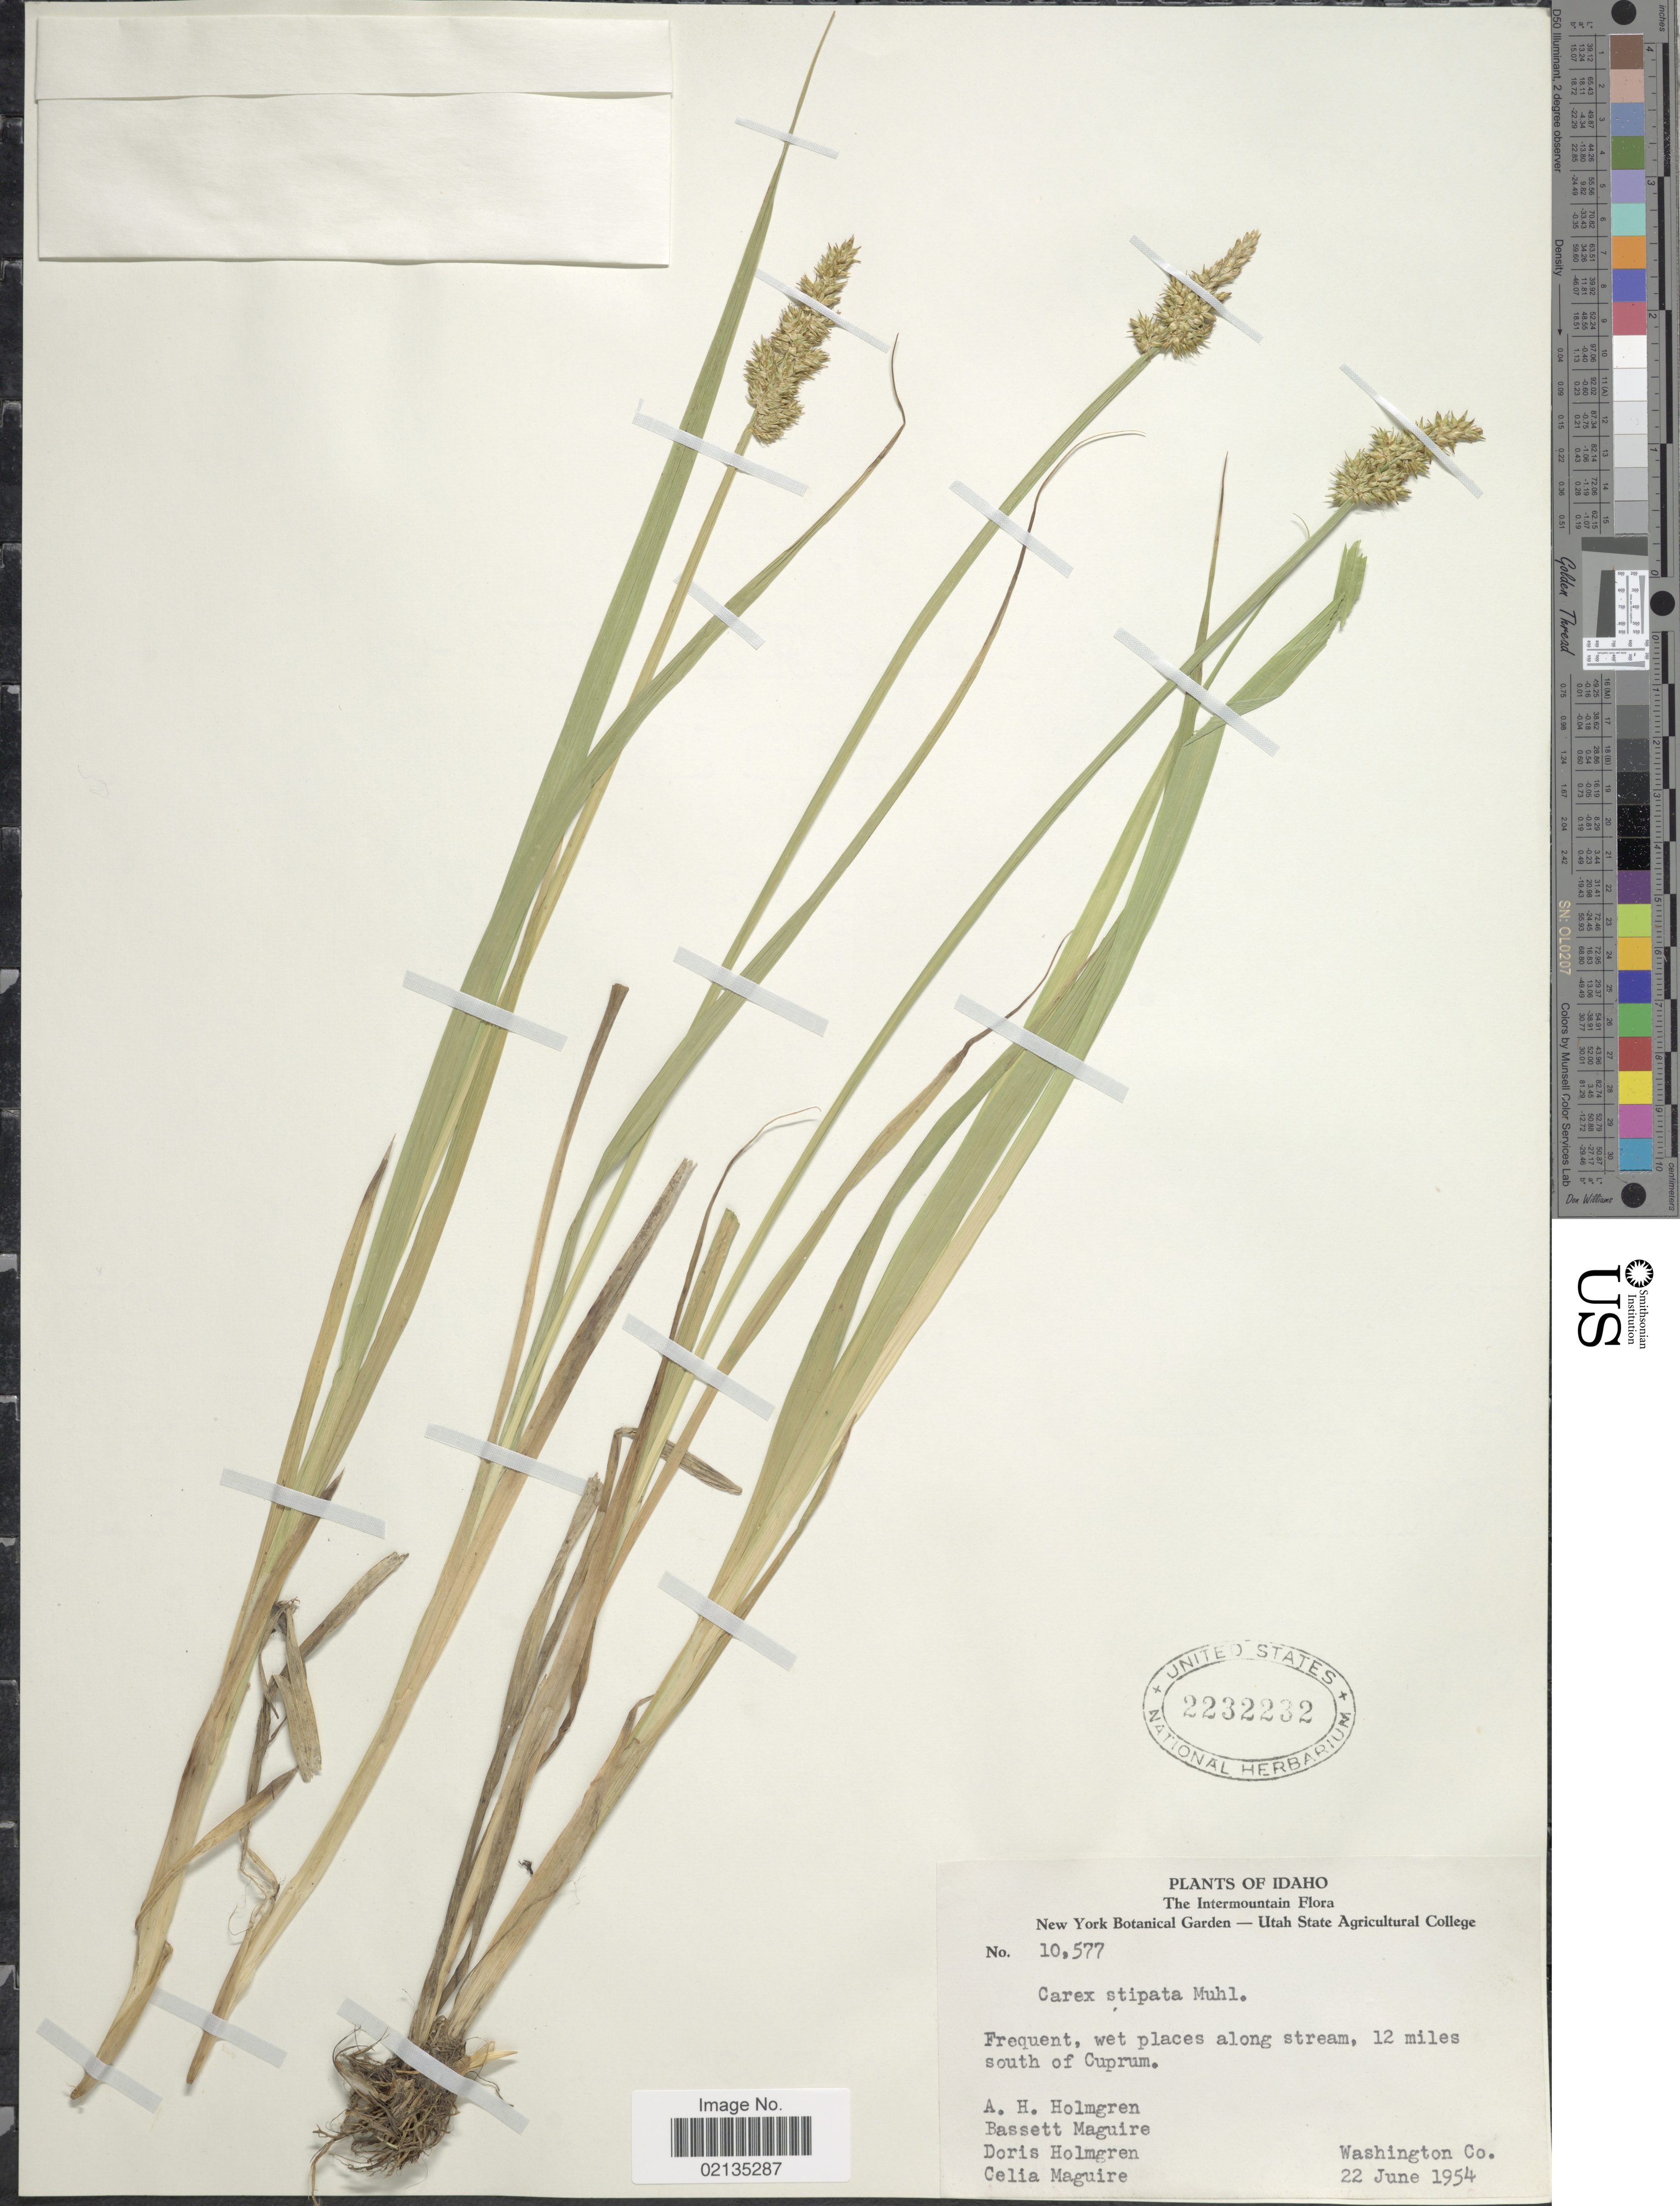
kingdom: Plantae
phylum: Tracheophyta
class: Liliopsida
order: Poales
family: Cyperaceae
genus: Carex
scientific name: Carex stipata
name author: Muhl. ex Willd.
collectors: A. H. Holmgren, B. Maguire, D. E. Holmgren & C. K. Maguire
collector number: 10577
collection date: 1854-06-22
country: United States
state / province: Idaho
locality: Wet places along stream, 12 miles south of Cuprum, the Intermountain, Washington Co.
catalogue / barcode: US 2232232